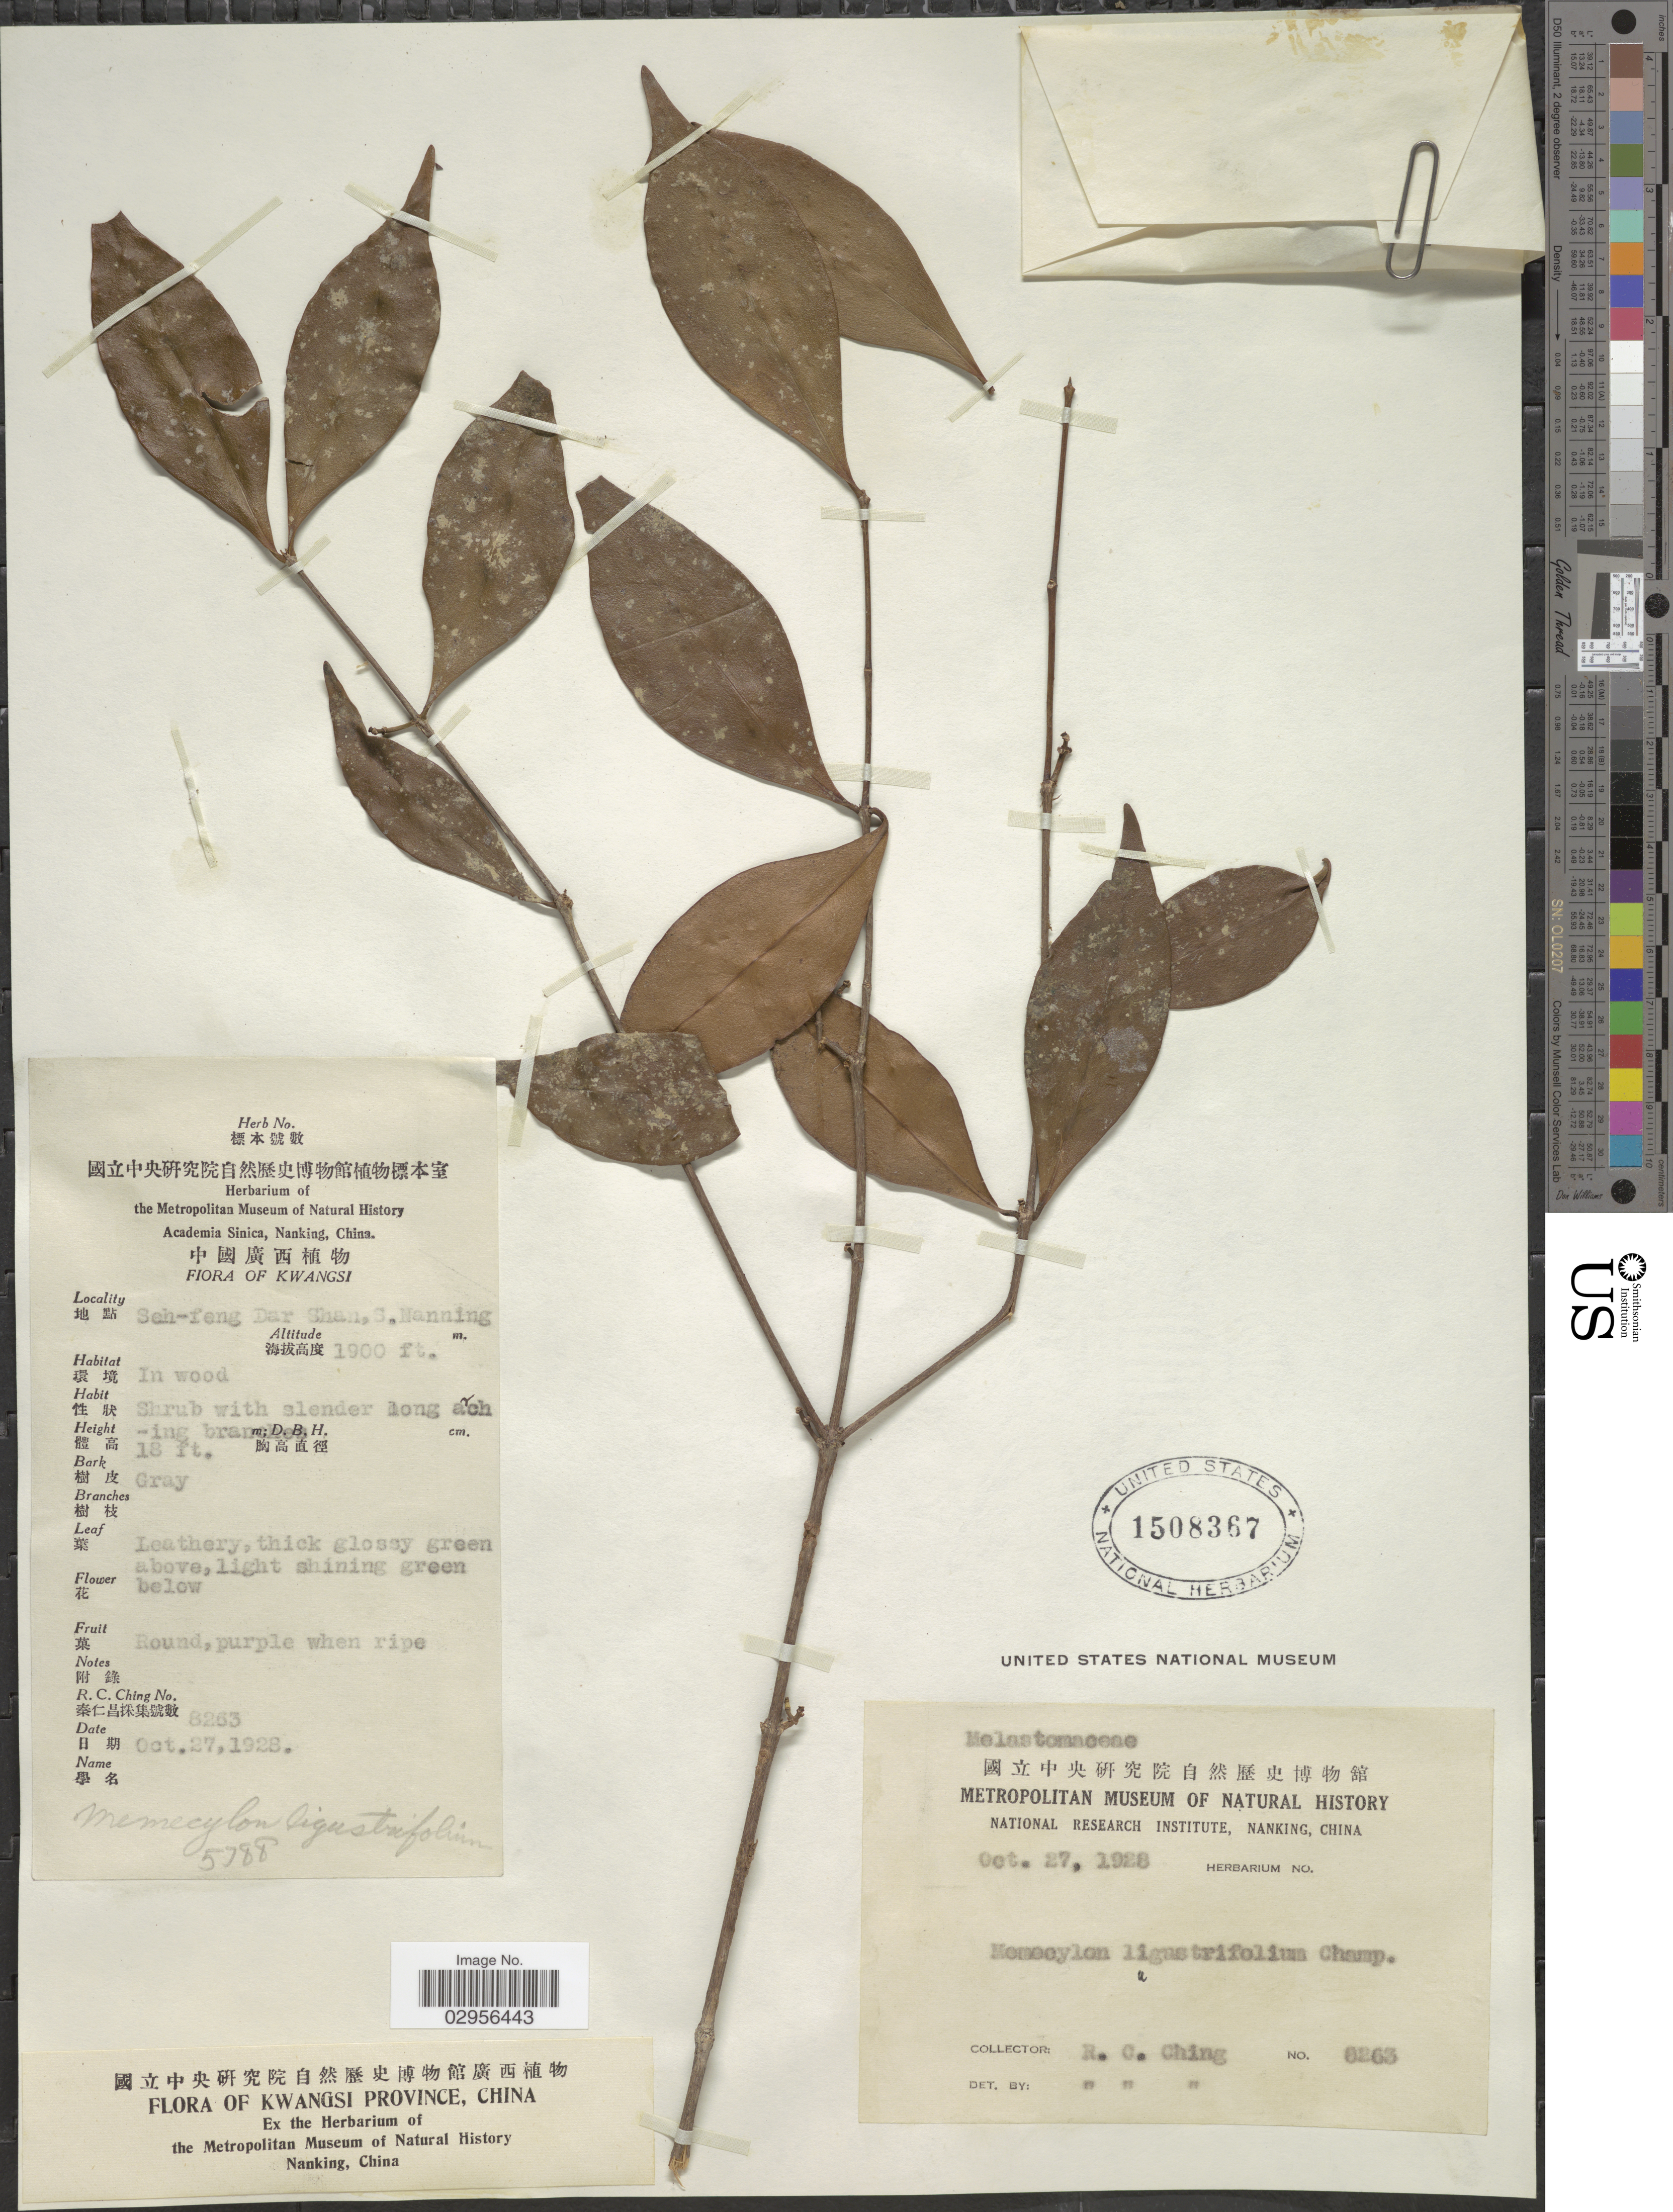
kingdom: Plantae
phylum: Tracheophyta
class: Magnoliopsida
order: Myrtales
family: Melastomataceae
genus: Memecylon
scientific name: Memecylon ligustrifolium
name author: Champ. ex Benth.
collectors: R. C. Ching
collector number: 8263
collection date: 1928-10-27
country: China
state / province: Guangxi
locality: Kwangsi Province, Seh-feng Dar Shan, S. Nanning.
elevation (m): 579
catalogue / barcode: US 1508367